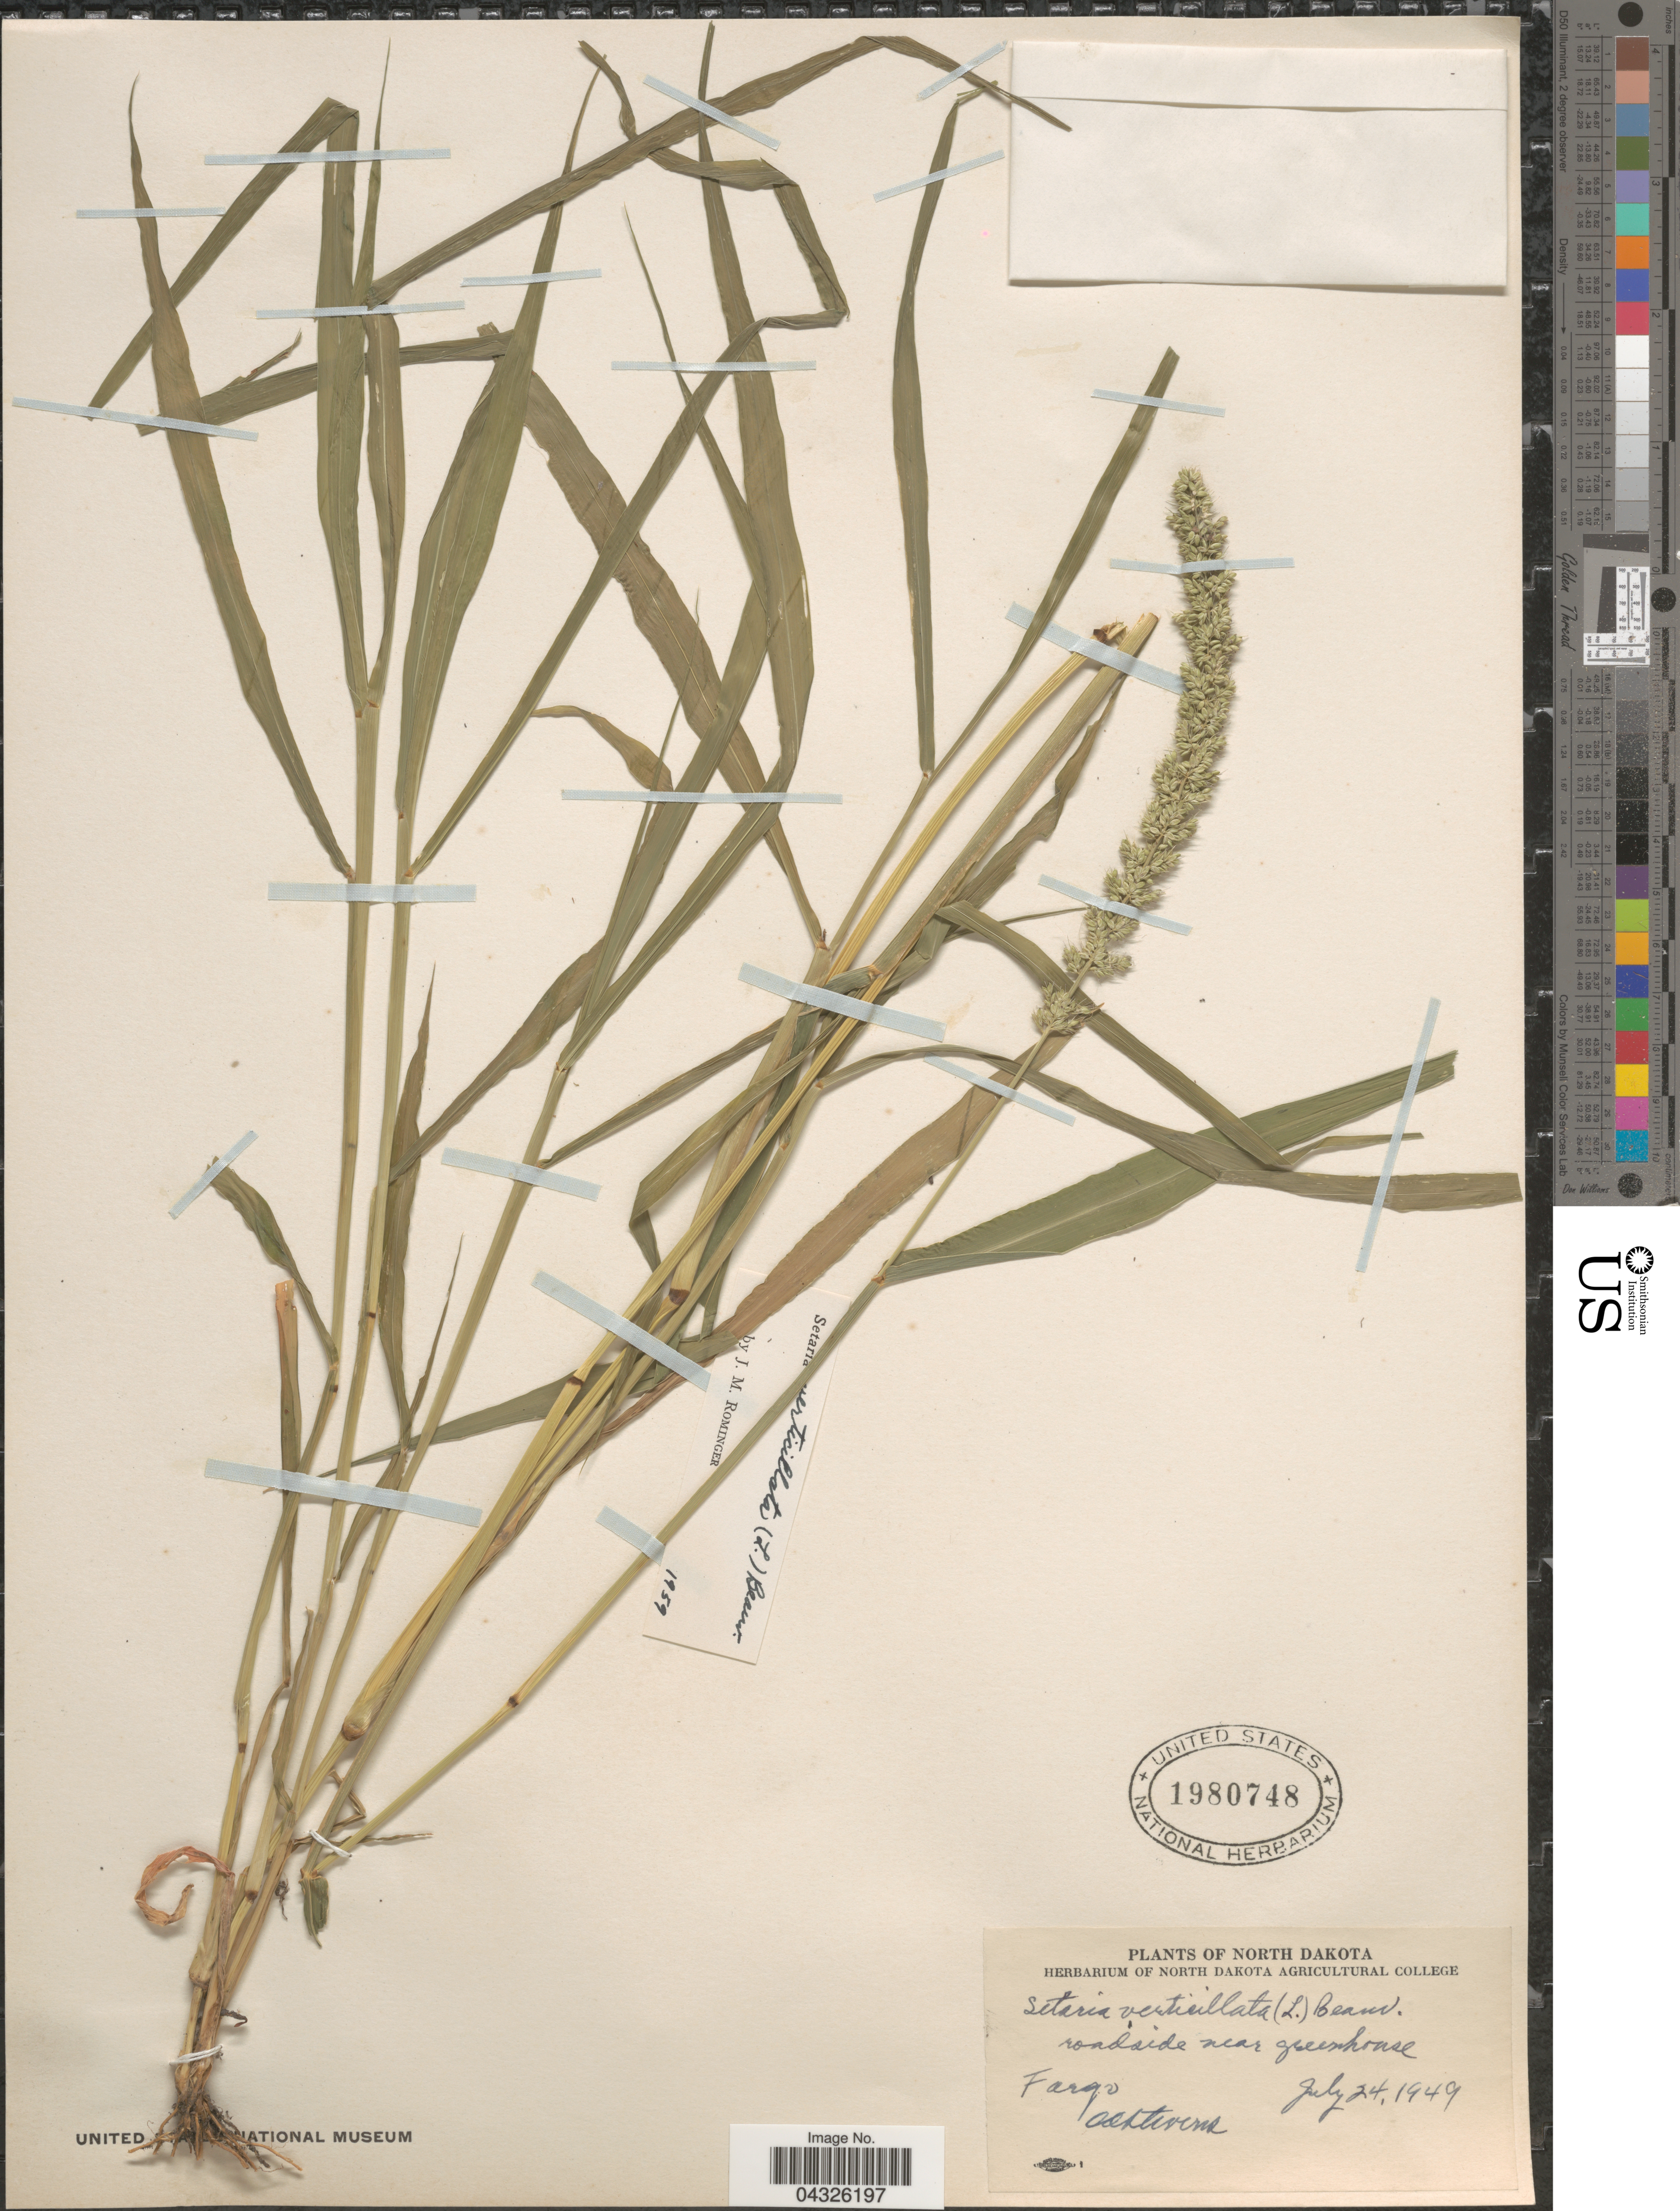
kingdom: Plantae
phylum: Tracheophyta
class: Liliopsida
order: Poales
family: Poaceae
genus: Setaria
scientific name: Setaria verticillata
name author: (L.) P. Beauv.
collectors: O. A. Stevens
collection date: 1949-07-24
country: United States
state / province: North Dakota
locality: Roadside near greenhouse. Fargo.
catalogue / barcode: US 1980748